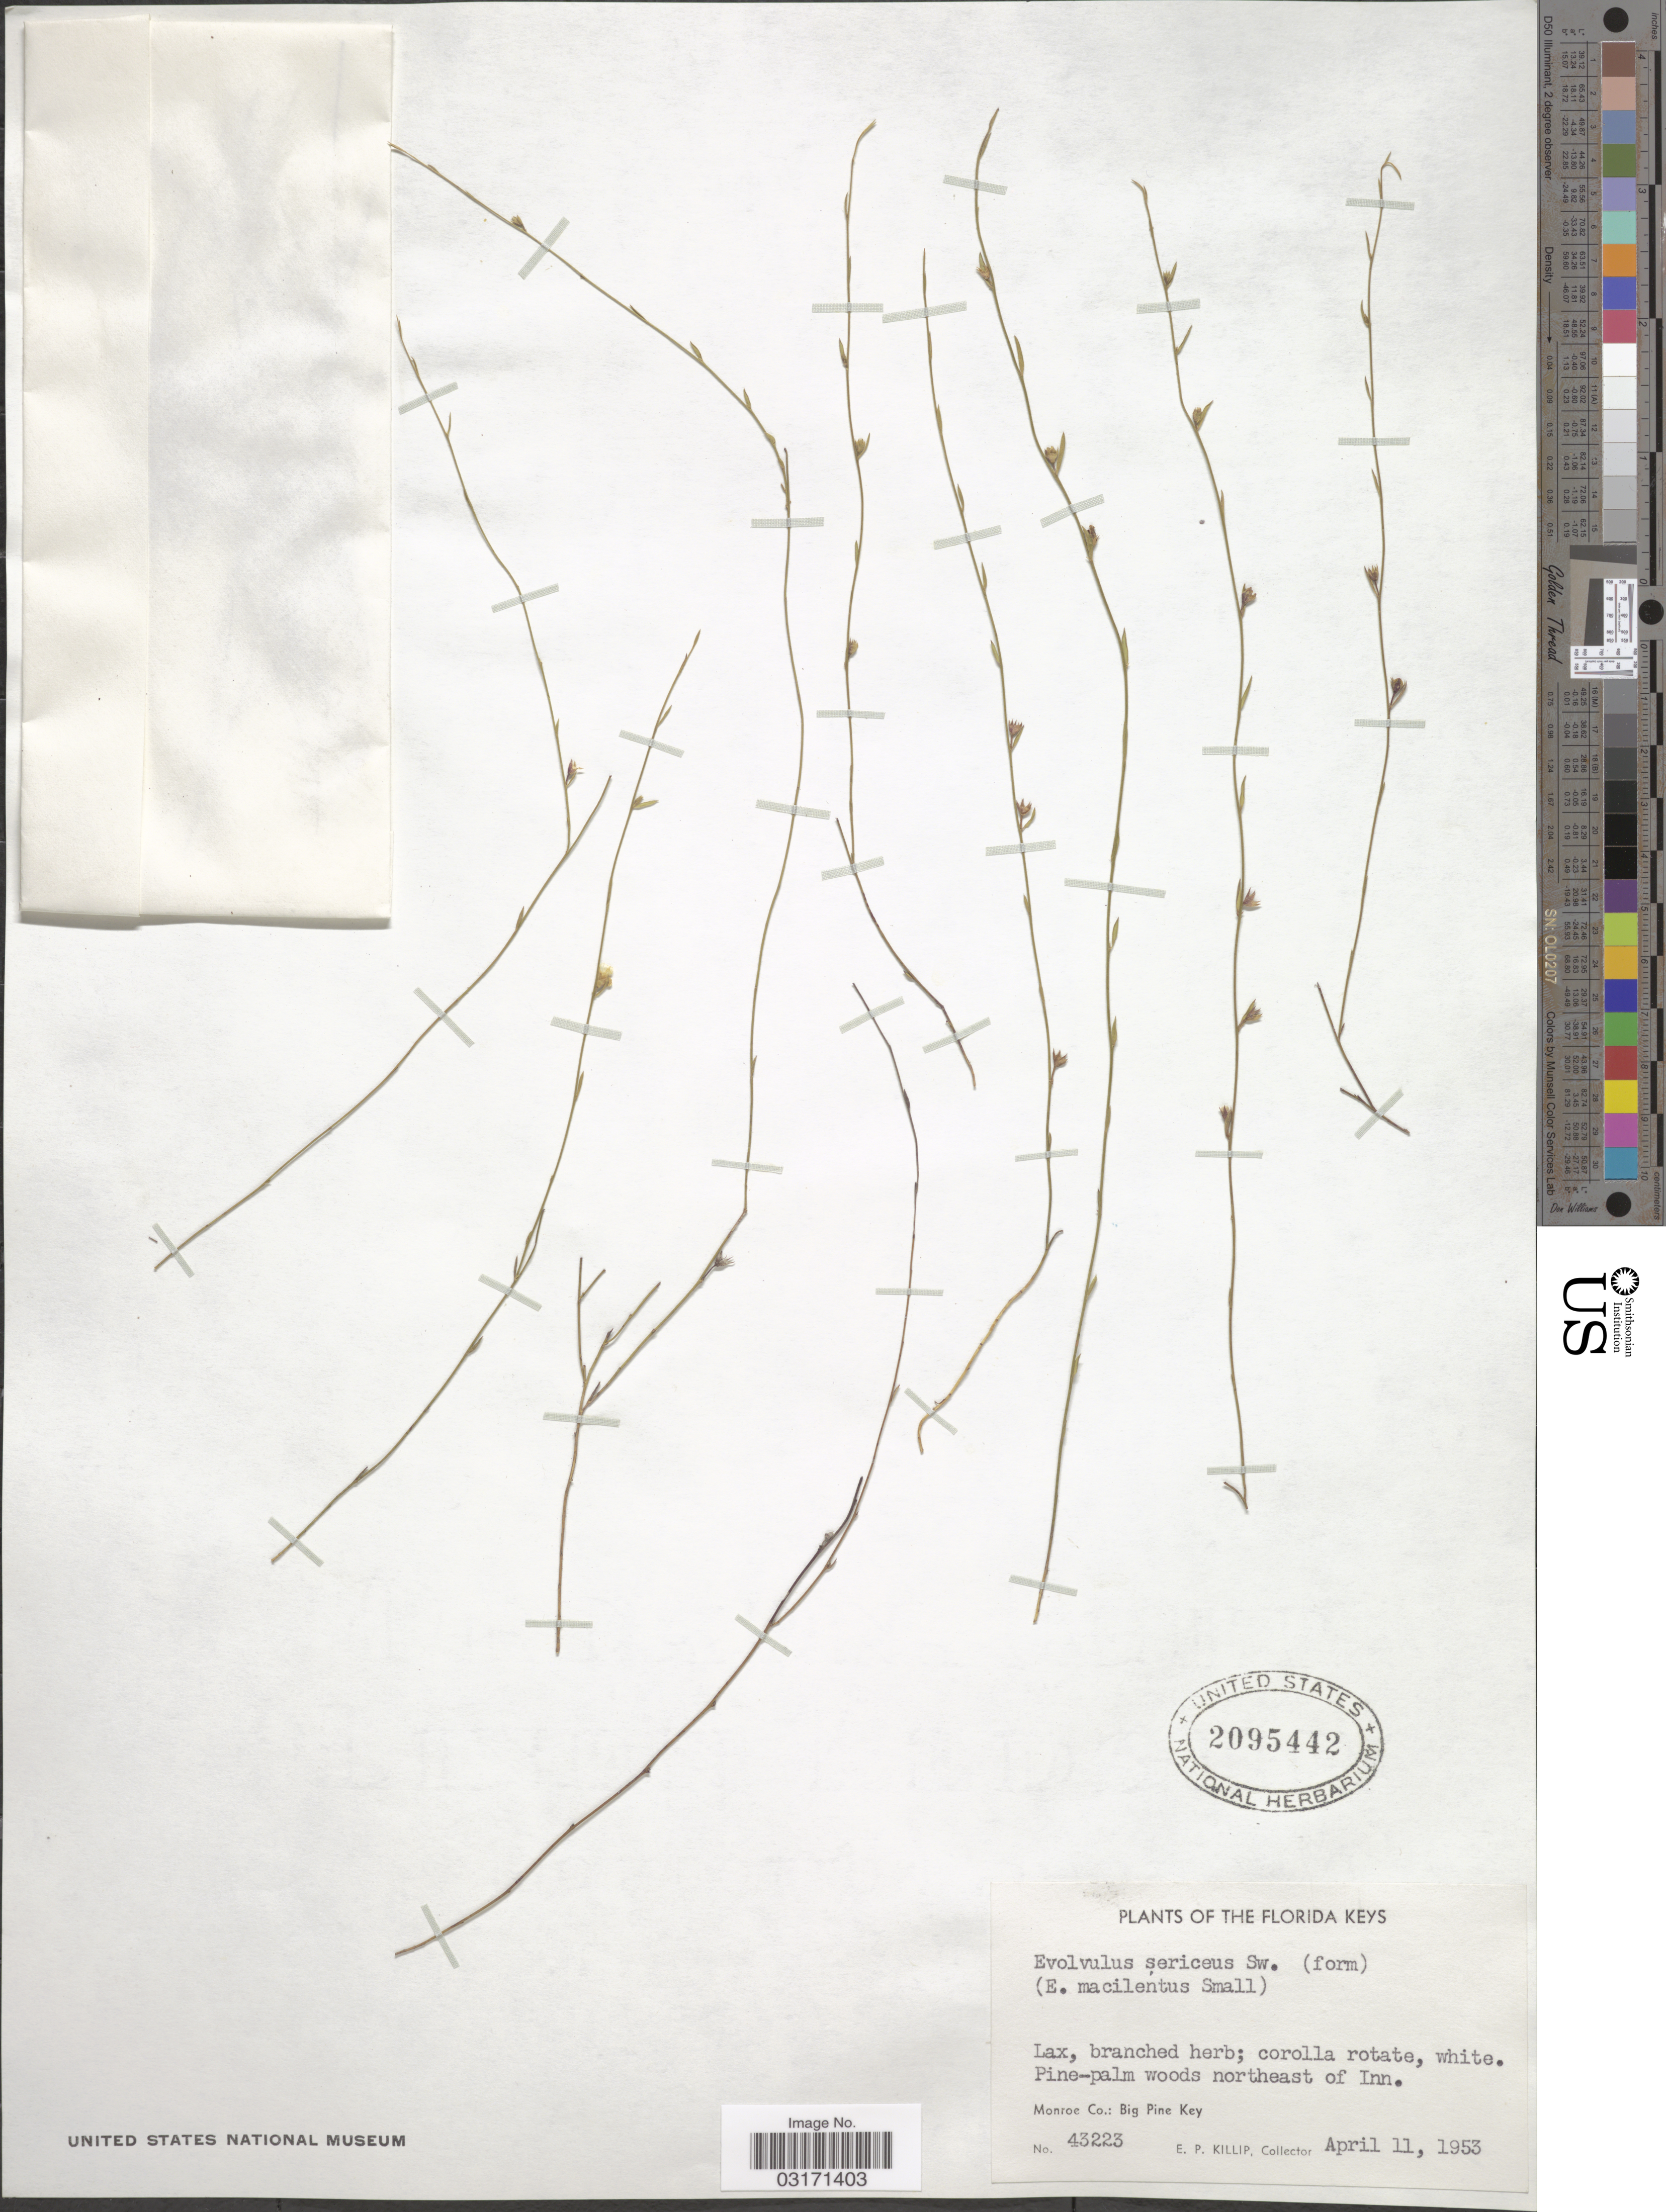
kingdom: Plantae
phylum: Tracheophyta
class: Magnoliopsida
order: Solanales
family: Convolvulaceae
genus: Evolvulus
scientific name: Evolvulus sericeus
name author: Sw.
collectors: E. P. Killip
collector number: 43223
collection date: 1953-04-11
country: United States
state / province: Florida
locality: The Florida Keys, Pine-palm woods northeast of Inn, Monroe Co.: Big Pine Key.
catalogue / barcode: US 2095442